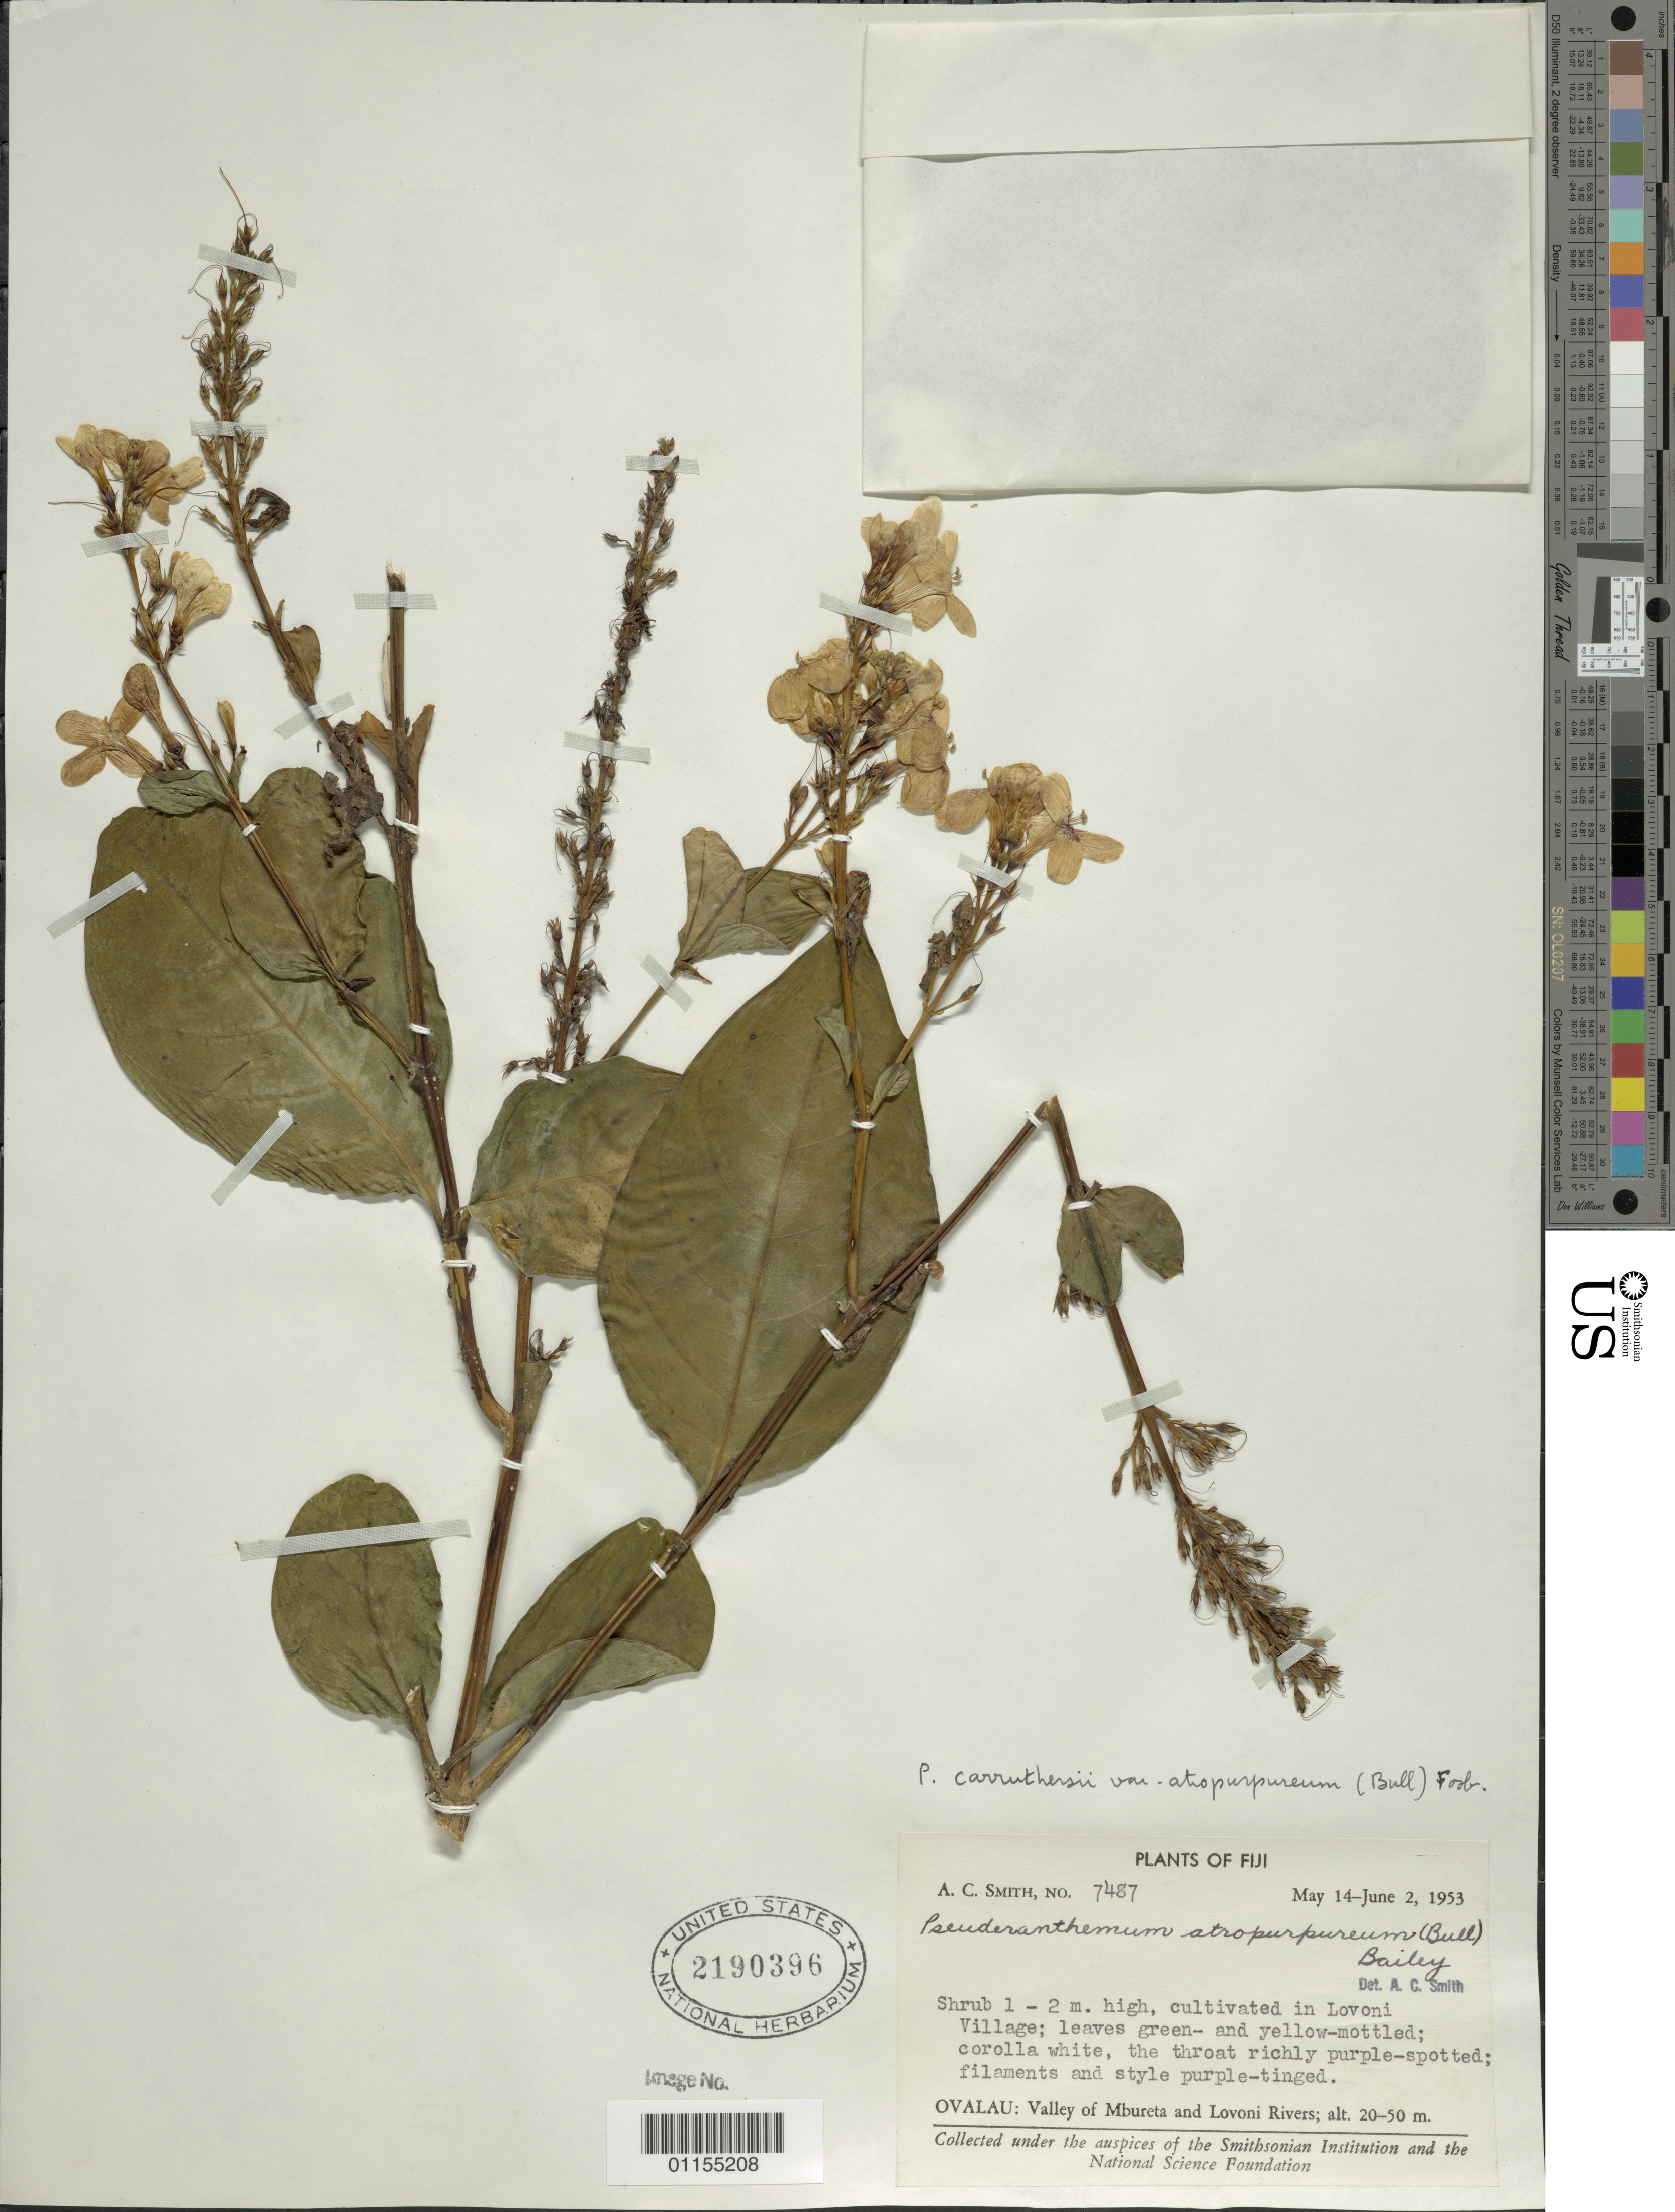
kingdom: Plantae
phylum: Tracheophyta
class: Magnoliopsida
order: Lamiales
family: Acanthaceae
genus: Pseuderanthemum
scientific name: Pseuderanthemum carruthersii var. atropurpureum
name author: (W. Bull) Fosberg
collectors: A. C. Smith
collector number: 7487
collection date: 1953-05-14/1953-06-02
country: Fiji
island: Ovalau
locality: Valley of Mbureta and Lovoni Rivers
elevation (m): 20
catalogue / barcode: US 2190396